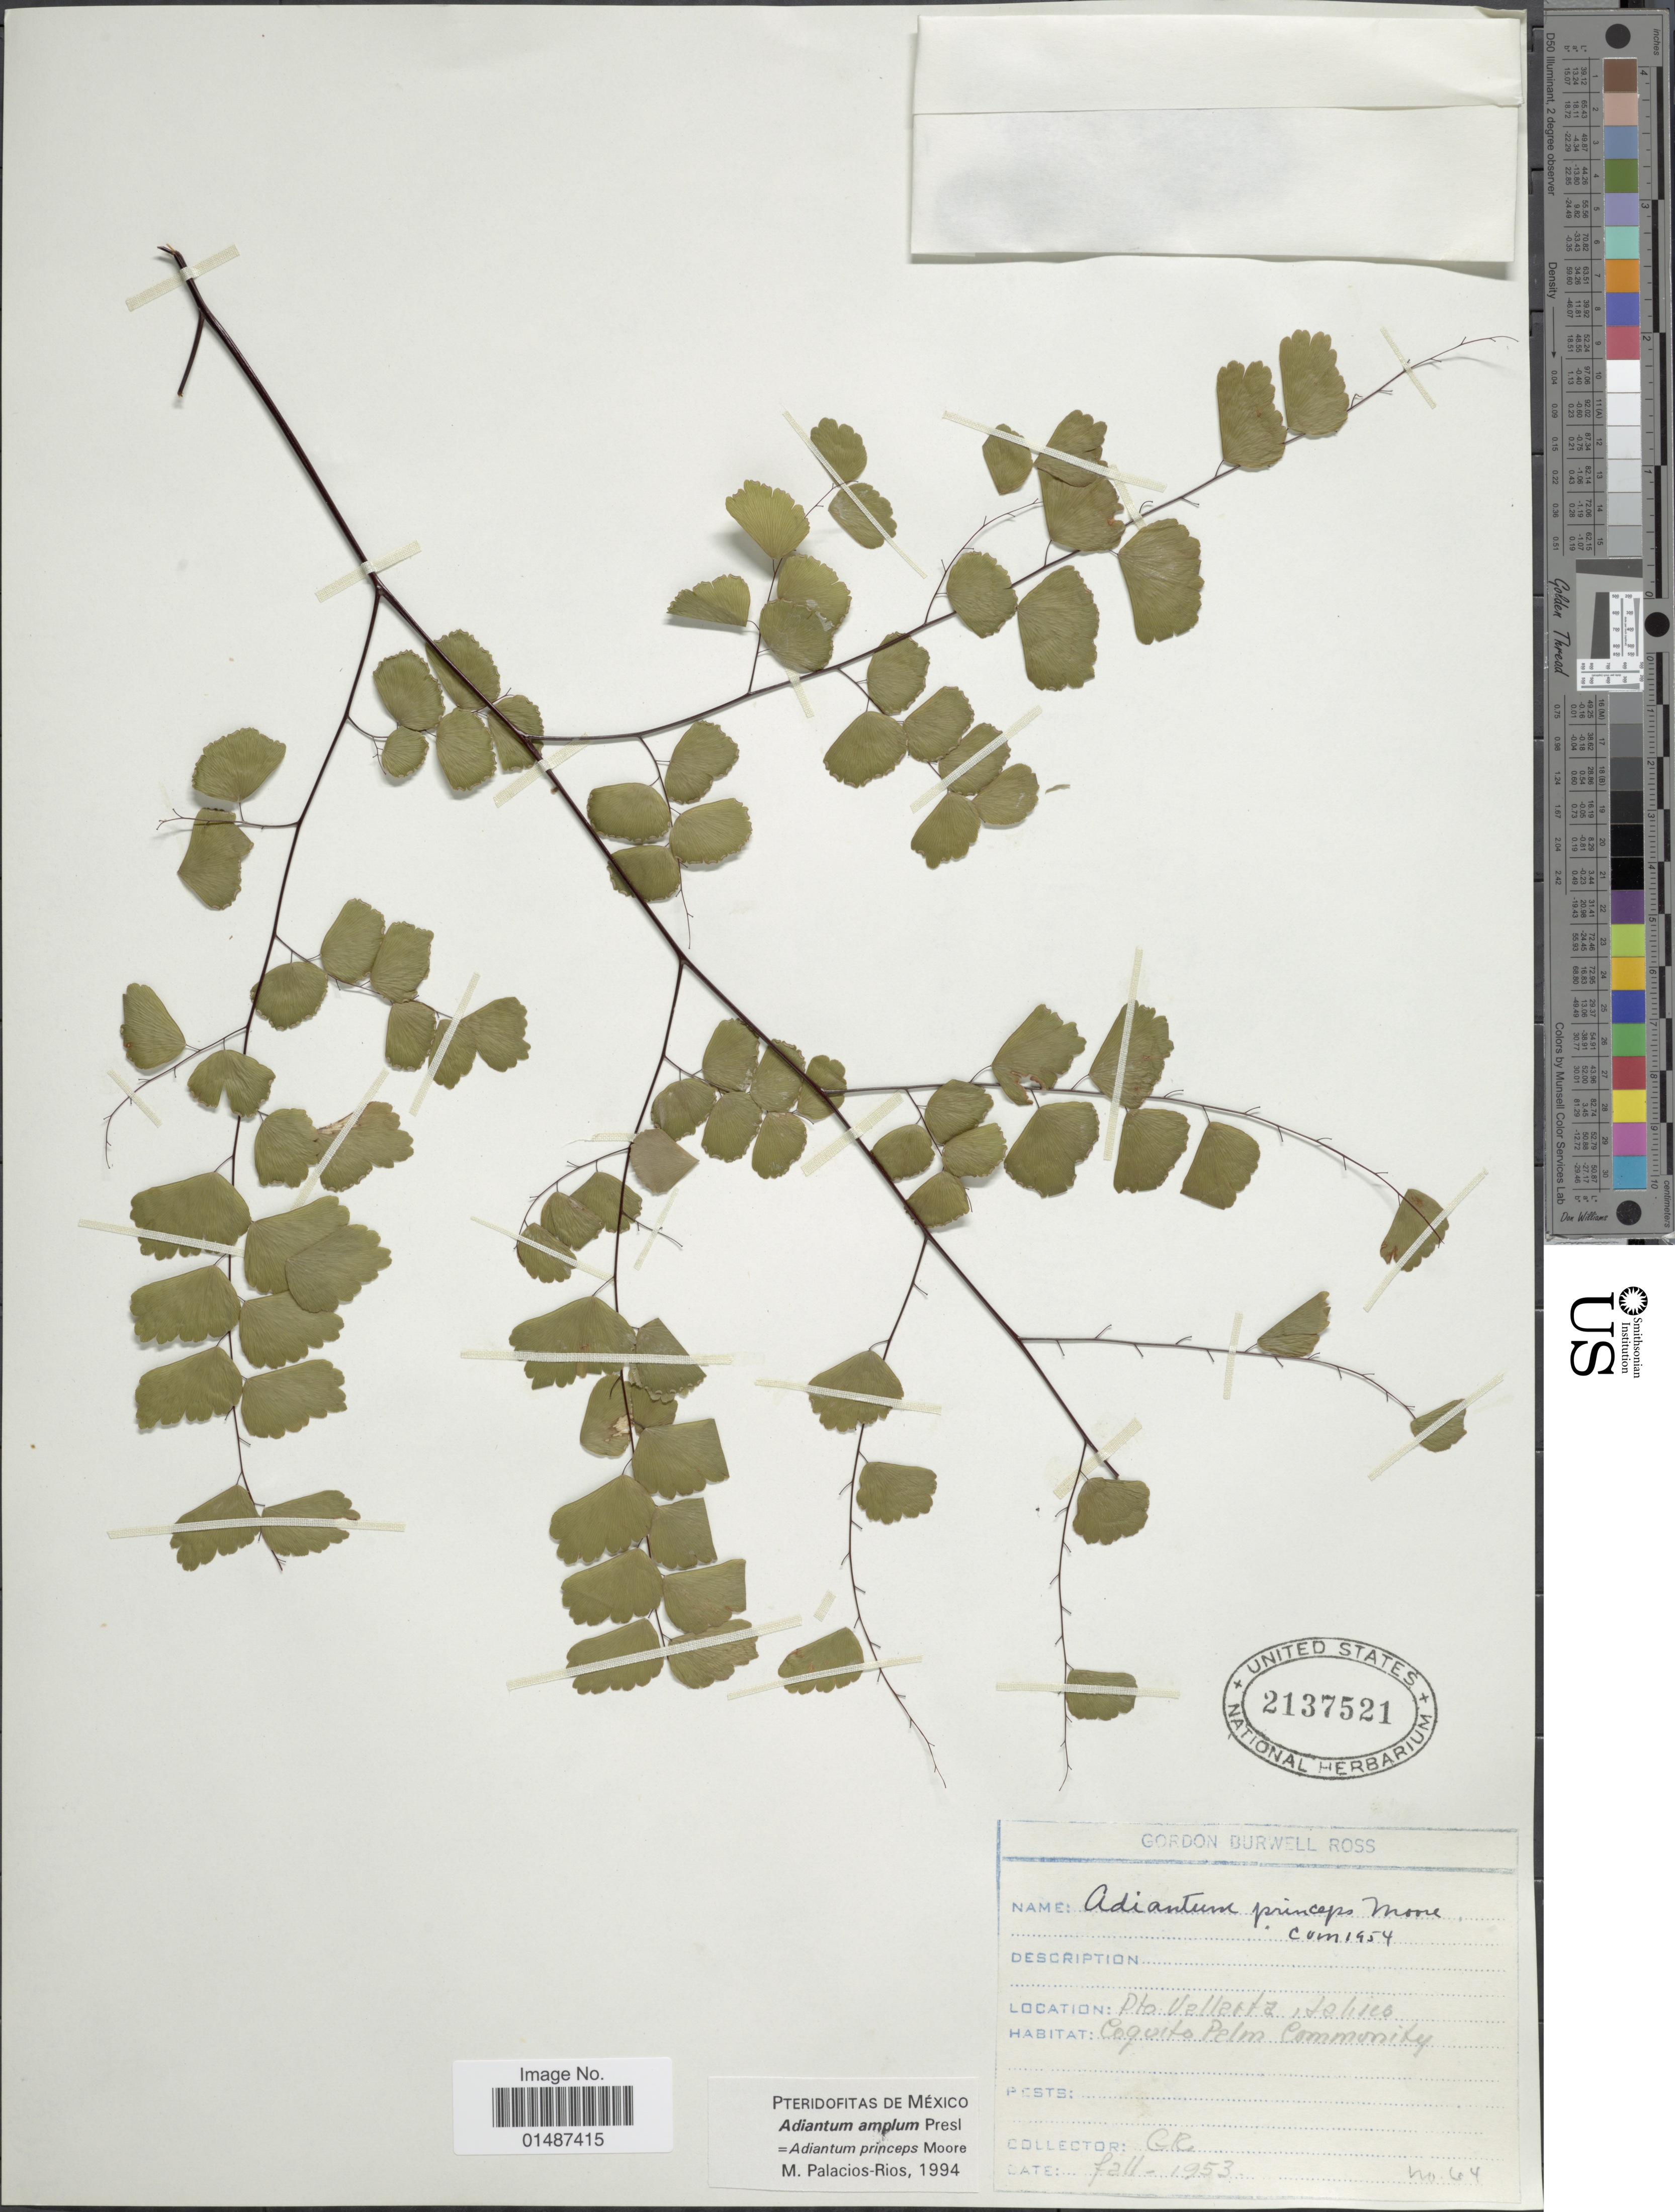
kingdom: Plantae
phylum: Tracheophyta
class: Polypodiopsida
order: Polypodiales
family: Pteridaceae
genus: Adiantum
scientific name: Adiantum amplum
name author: C. Presl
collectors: G. B. Ross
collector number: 64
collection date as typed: Fall-1953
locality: Pto. Vallarta, Dahieo. [interpreted]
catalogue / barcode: US 2137521